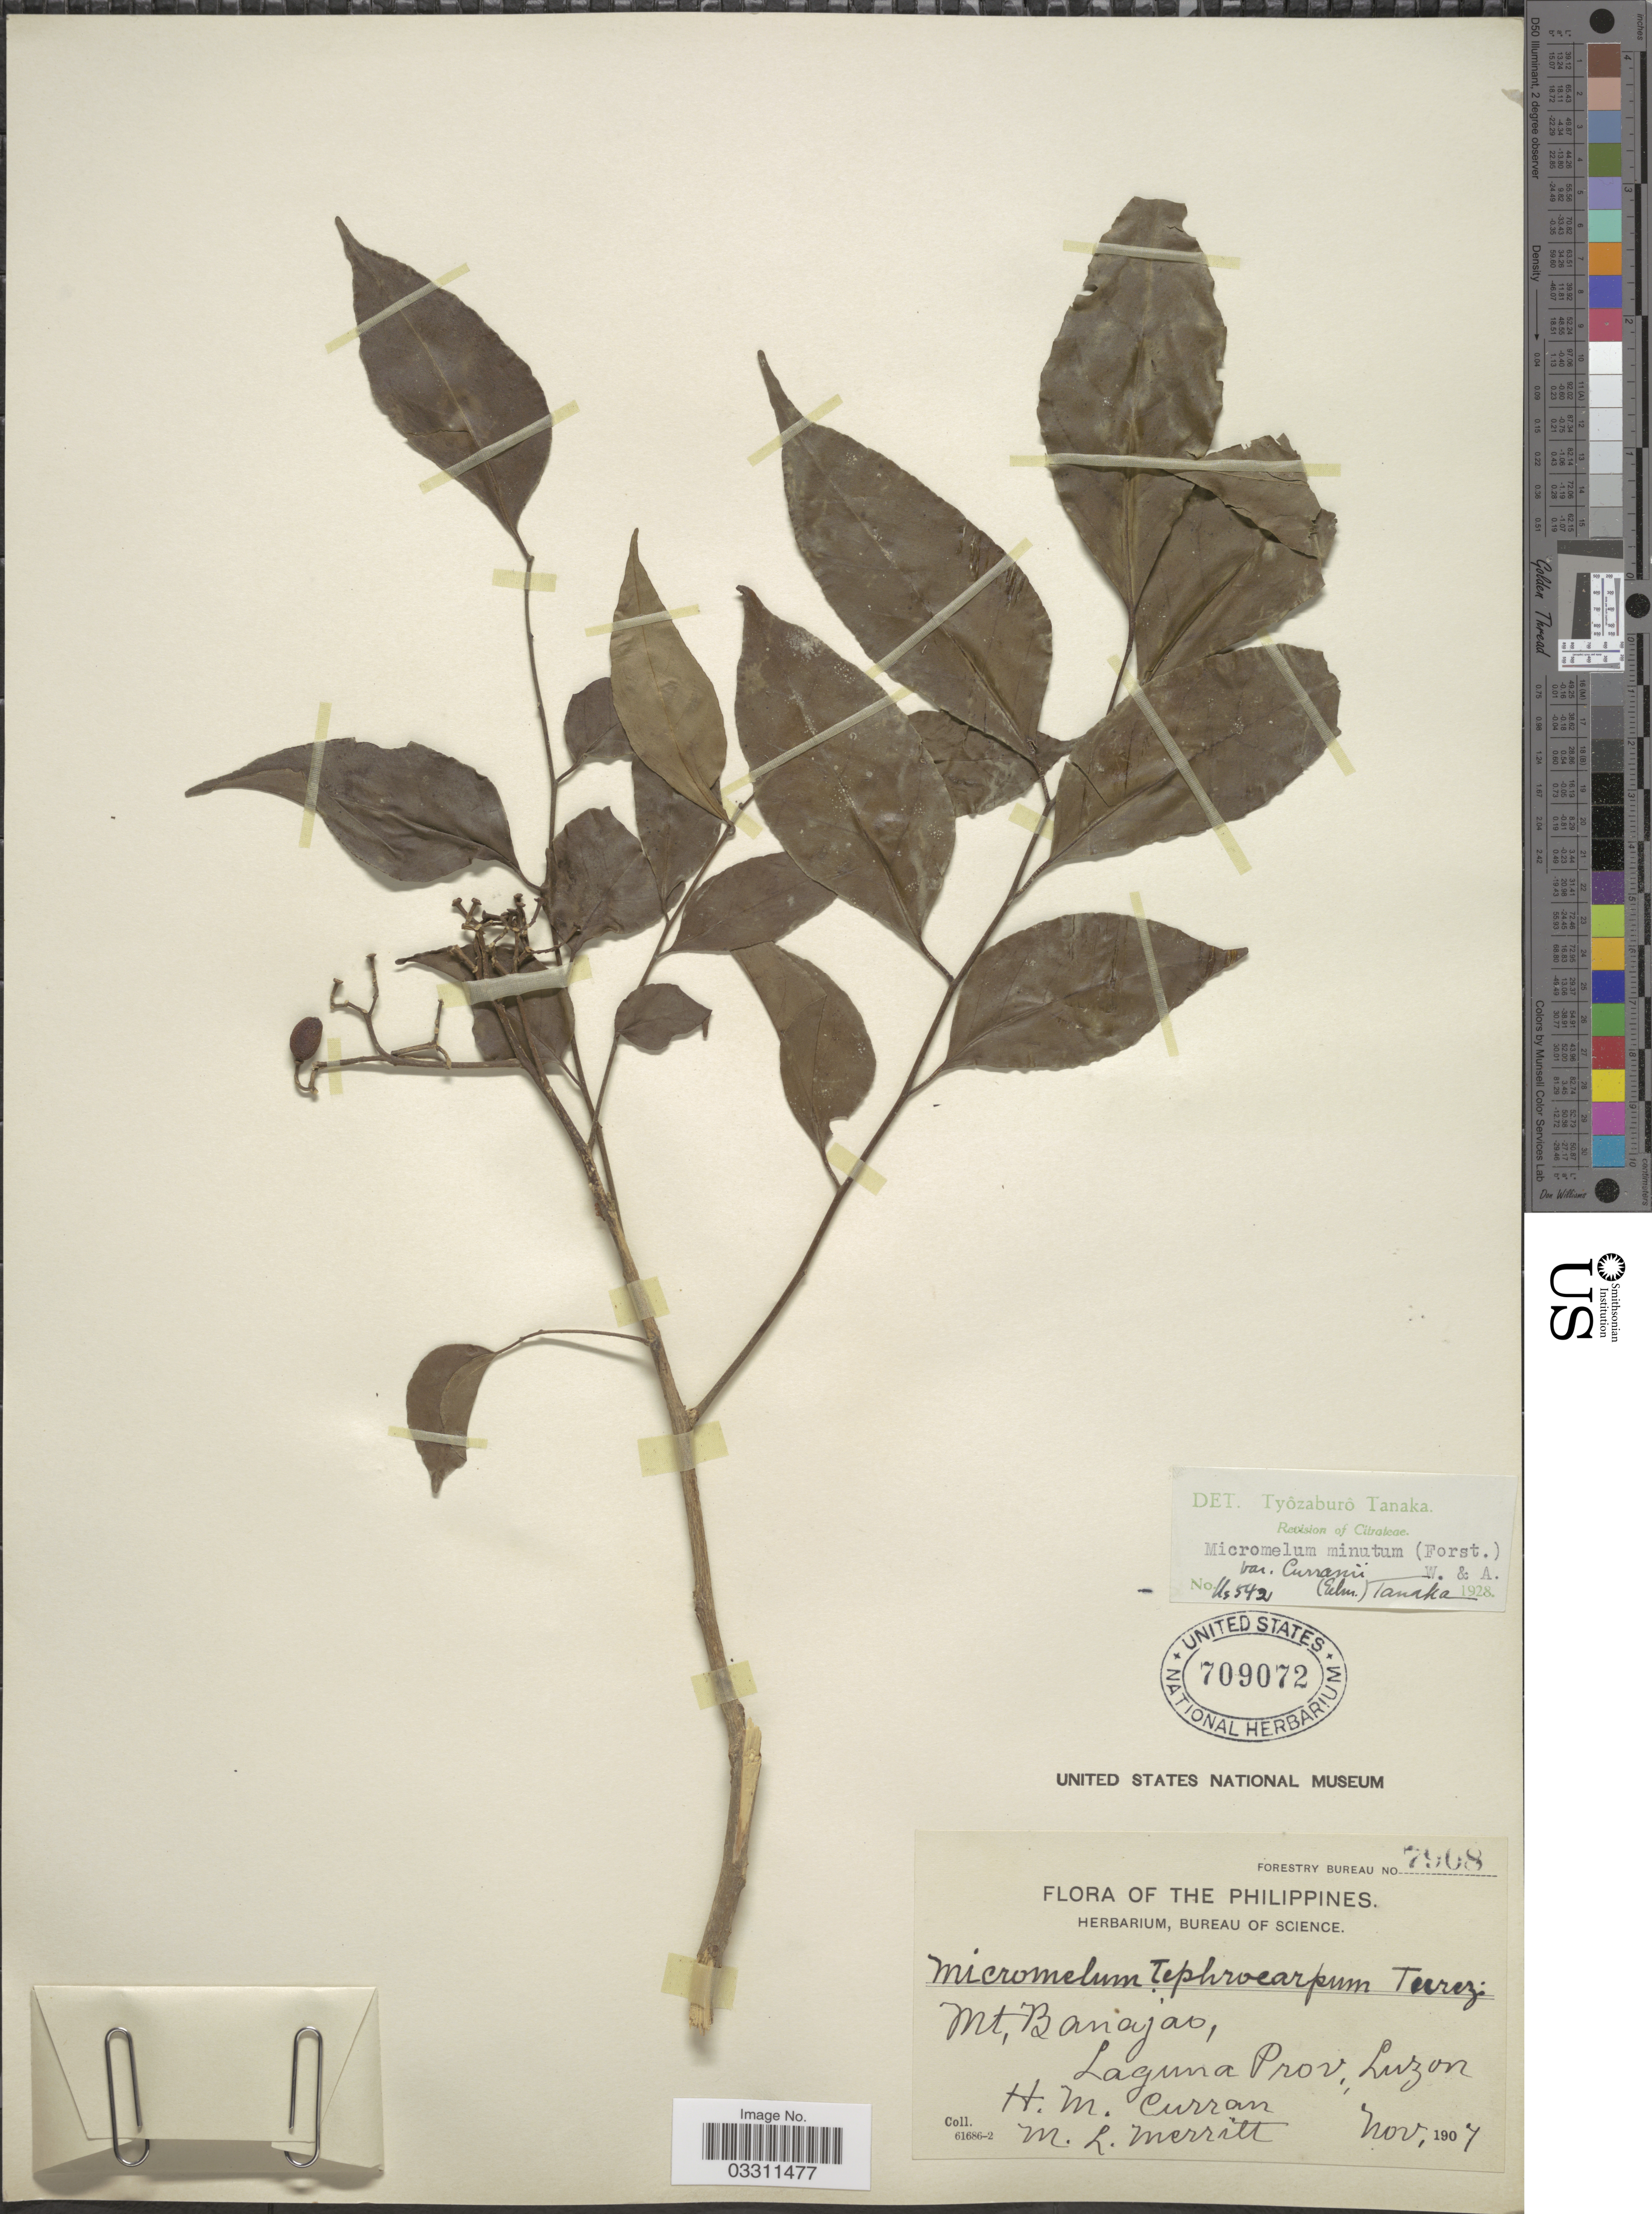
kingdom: Plantae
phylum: Tracheophyta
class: Magnoliopsida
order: Sapindales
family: Rutaceae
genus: Micromelum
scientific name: Micromelum minutum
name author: (G. Forst.) Wight & Arn.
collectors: H. M. Curran & M. L. Merritt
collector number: Forestry Bureau 7908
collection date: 1907-11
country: Philippines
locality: Mt. Banajao, Laguna Prov., Luzon.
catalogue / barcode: US 709072